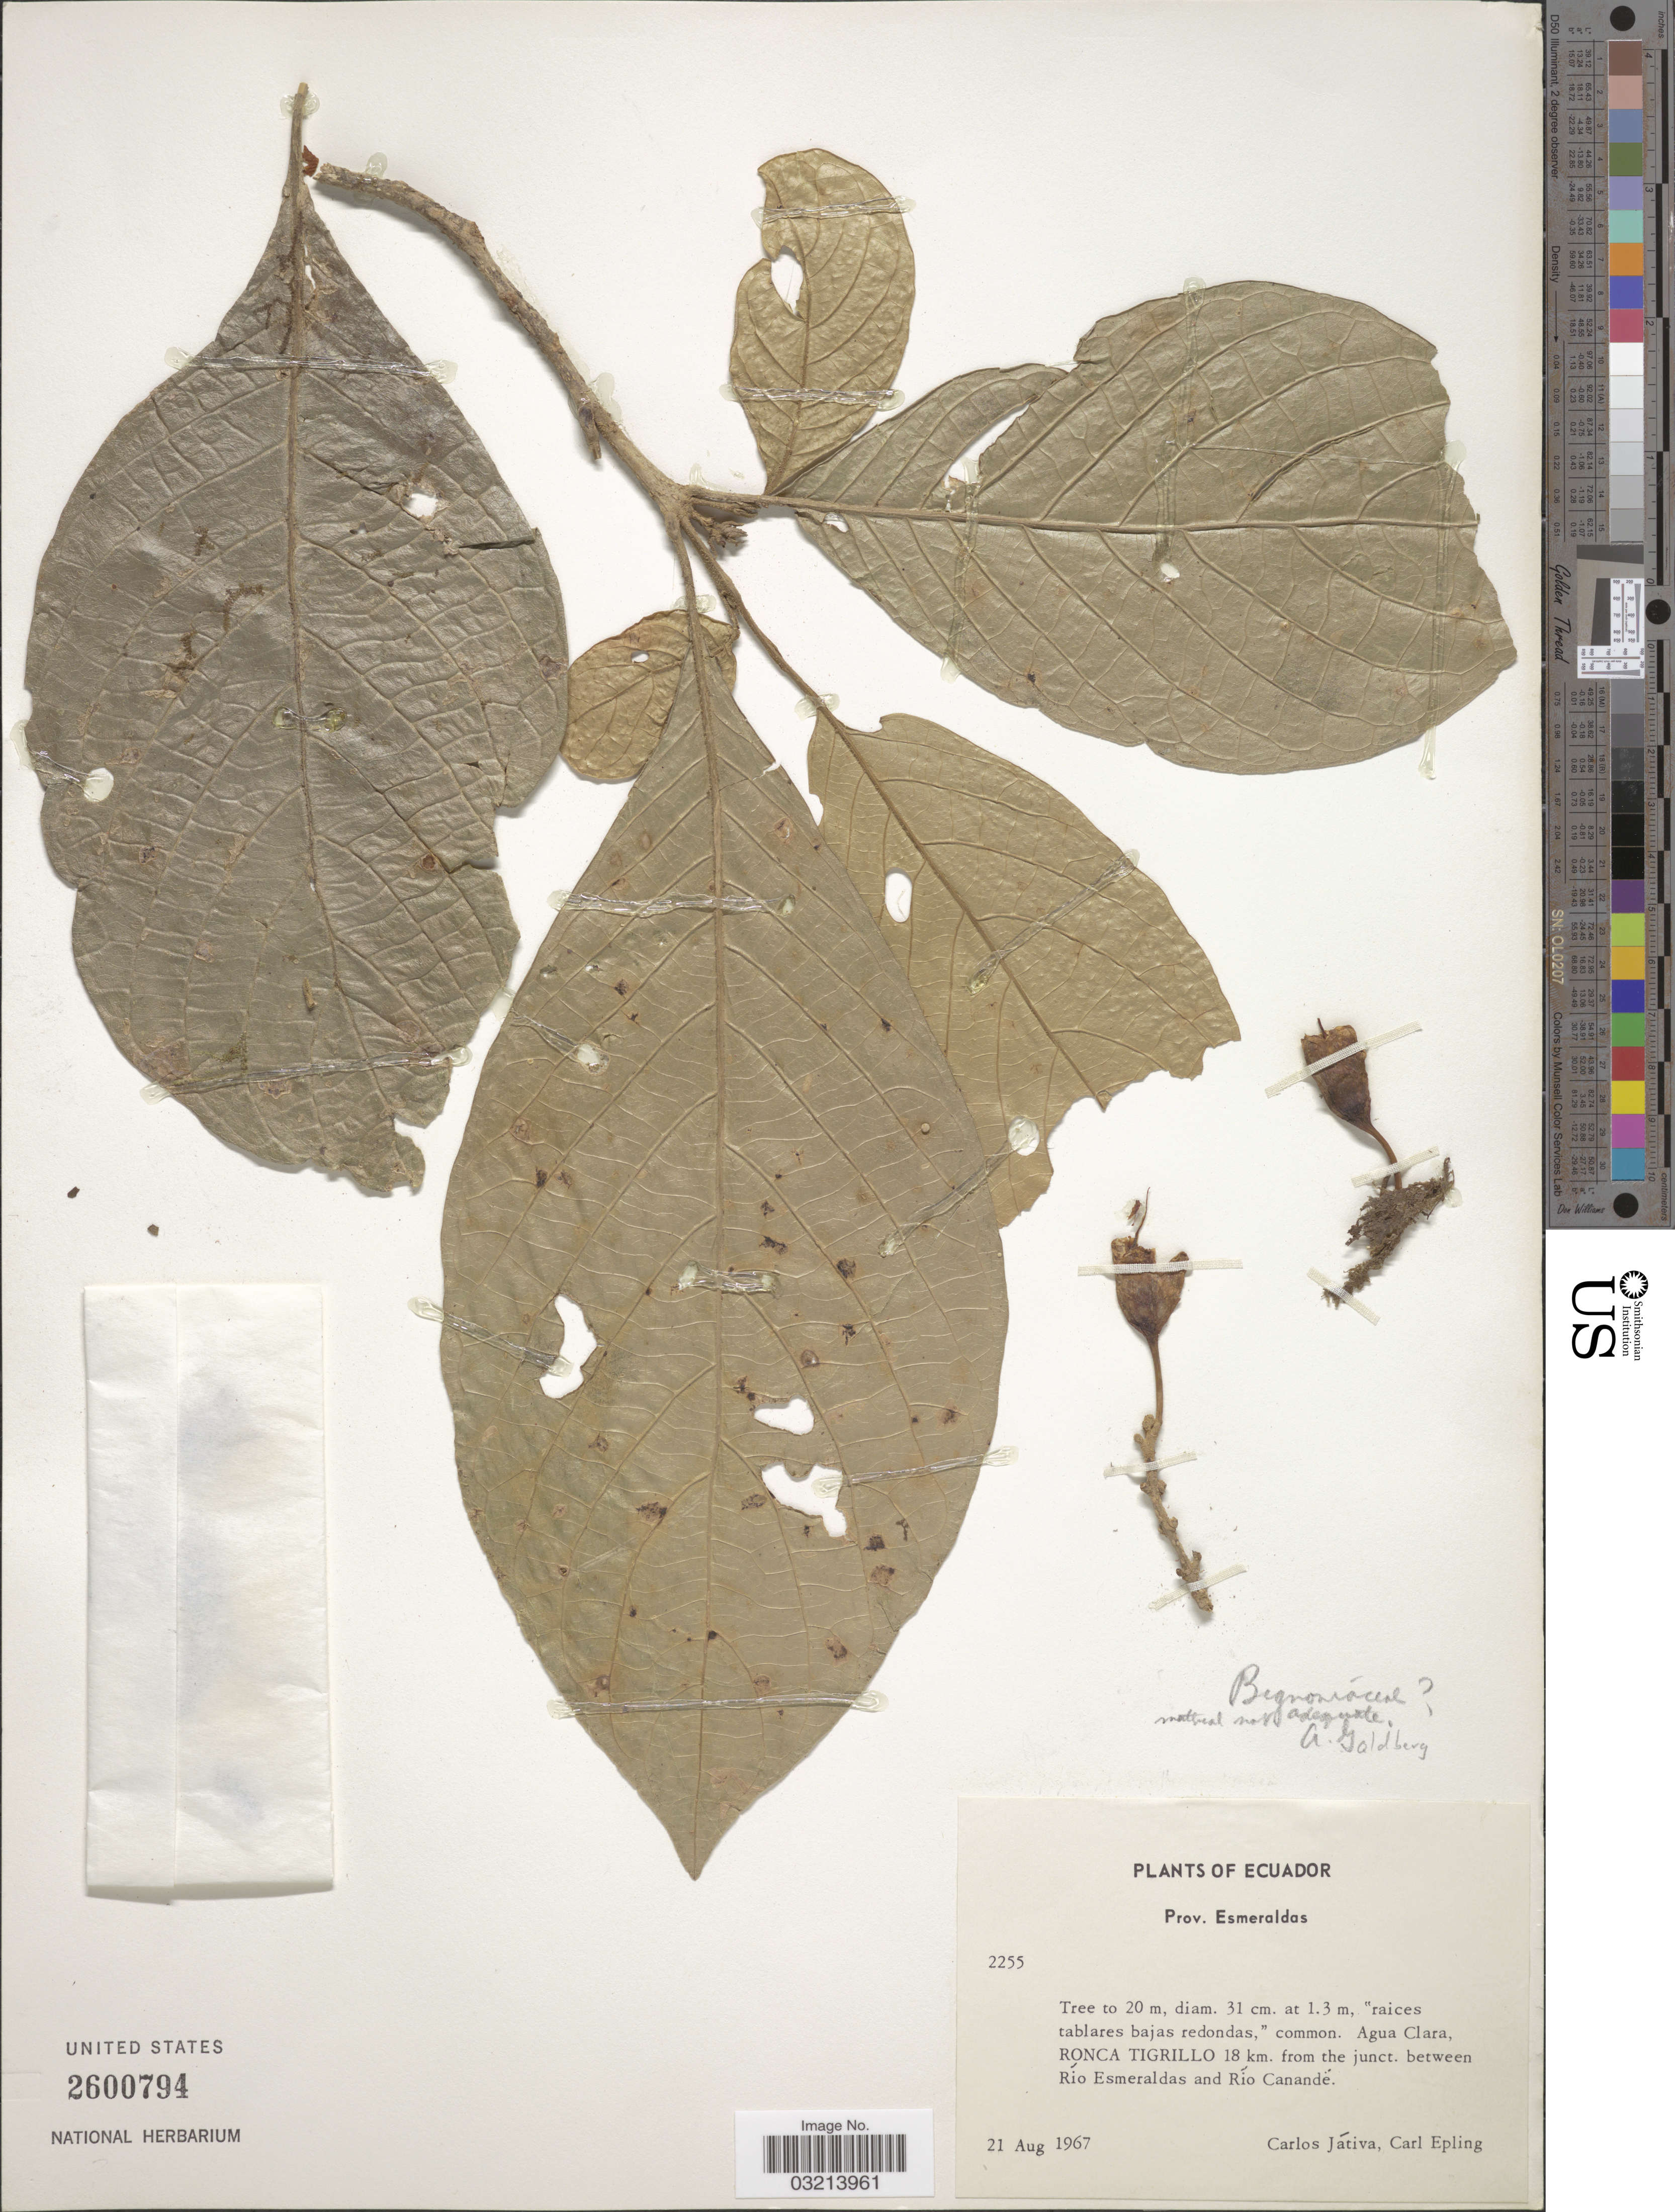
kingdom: Plantae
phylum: Tracheophyta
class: Magnoliopsida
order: Lamiales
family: Bignoniaceae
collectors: C. D. Játiva & C. C. Epling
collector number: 2255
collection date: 1967-08-21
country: Ecuador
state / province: Esmeraldas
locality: Agua Clara, Ronca Tigrillo 18 km. from the junct. between Río Esmeraldas and Río Canandé.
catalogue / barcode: US 2600794